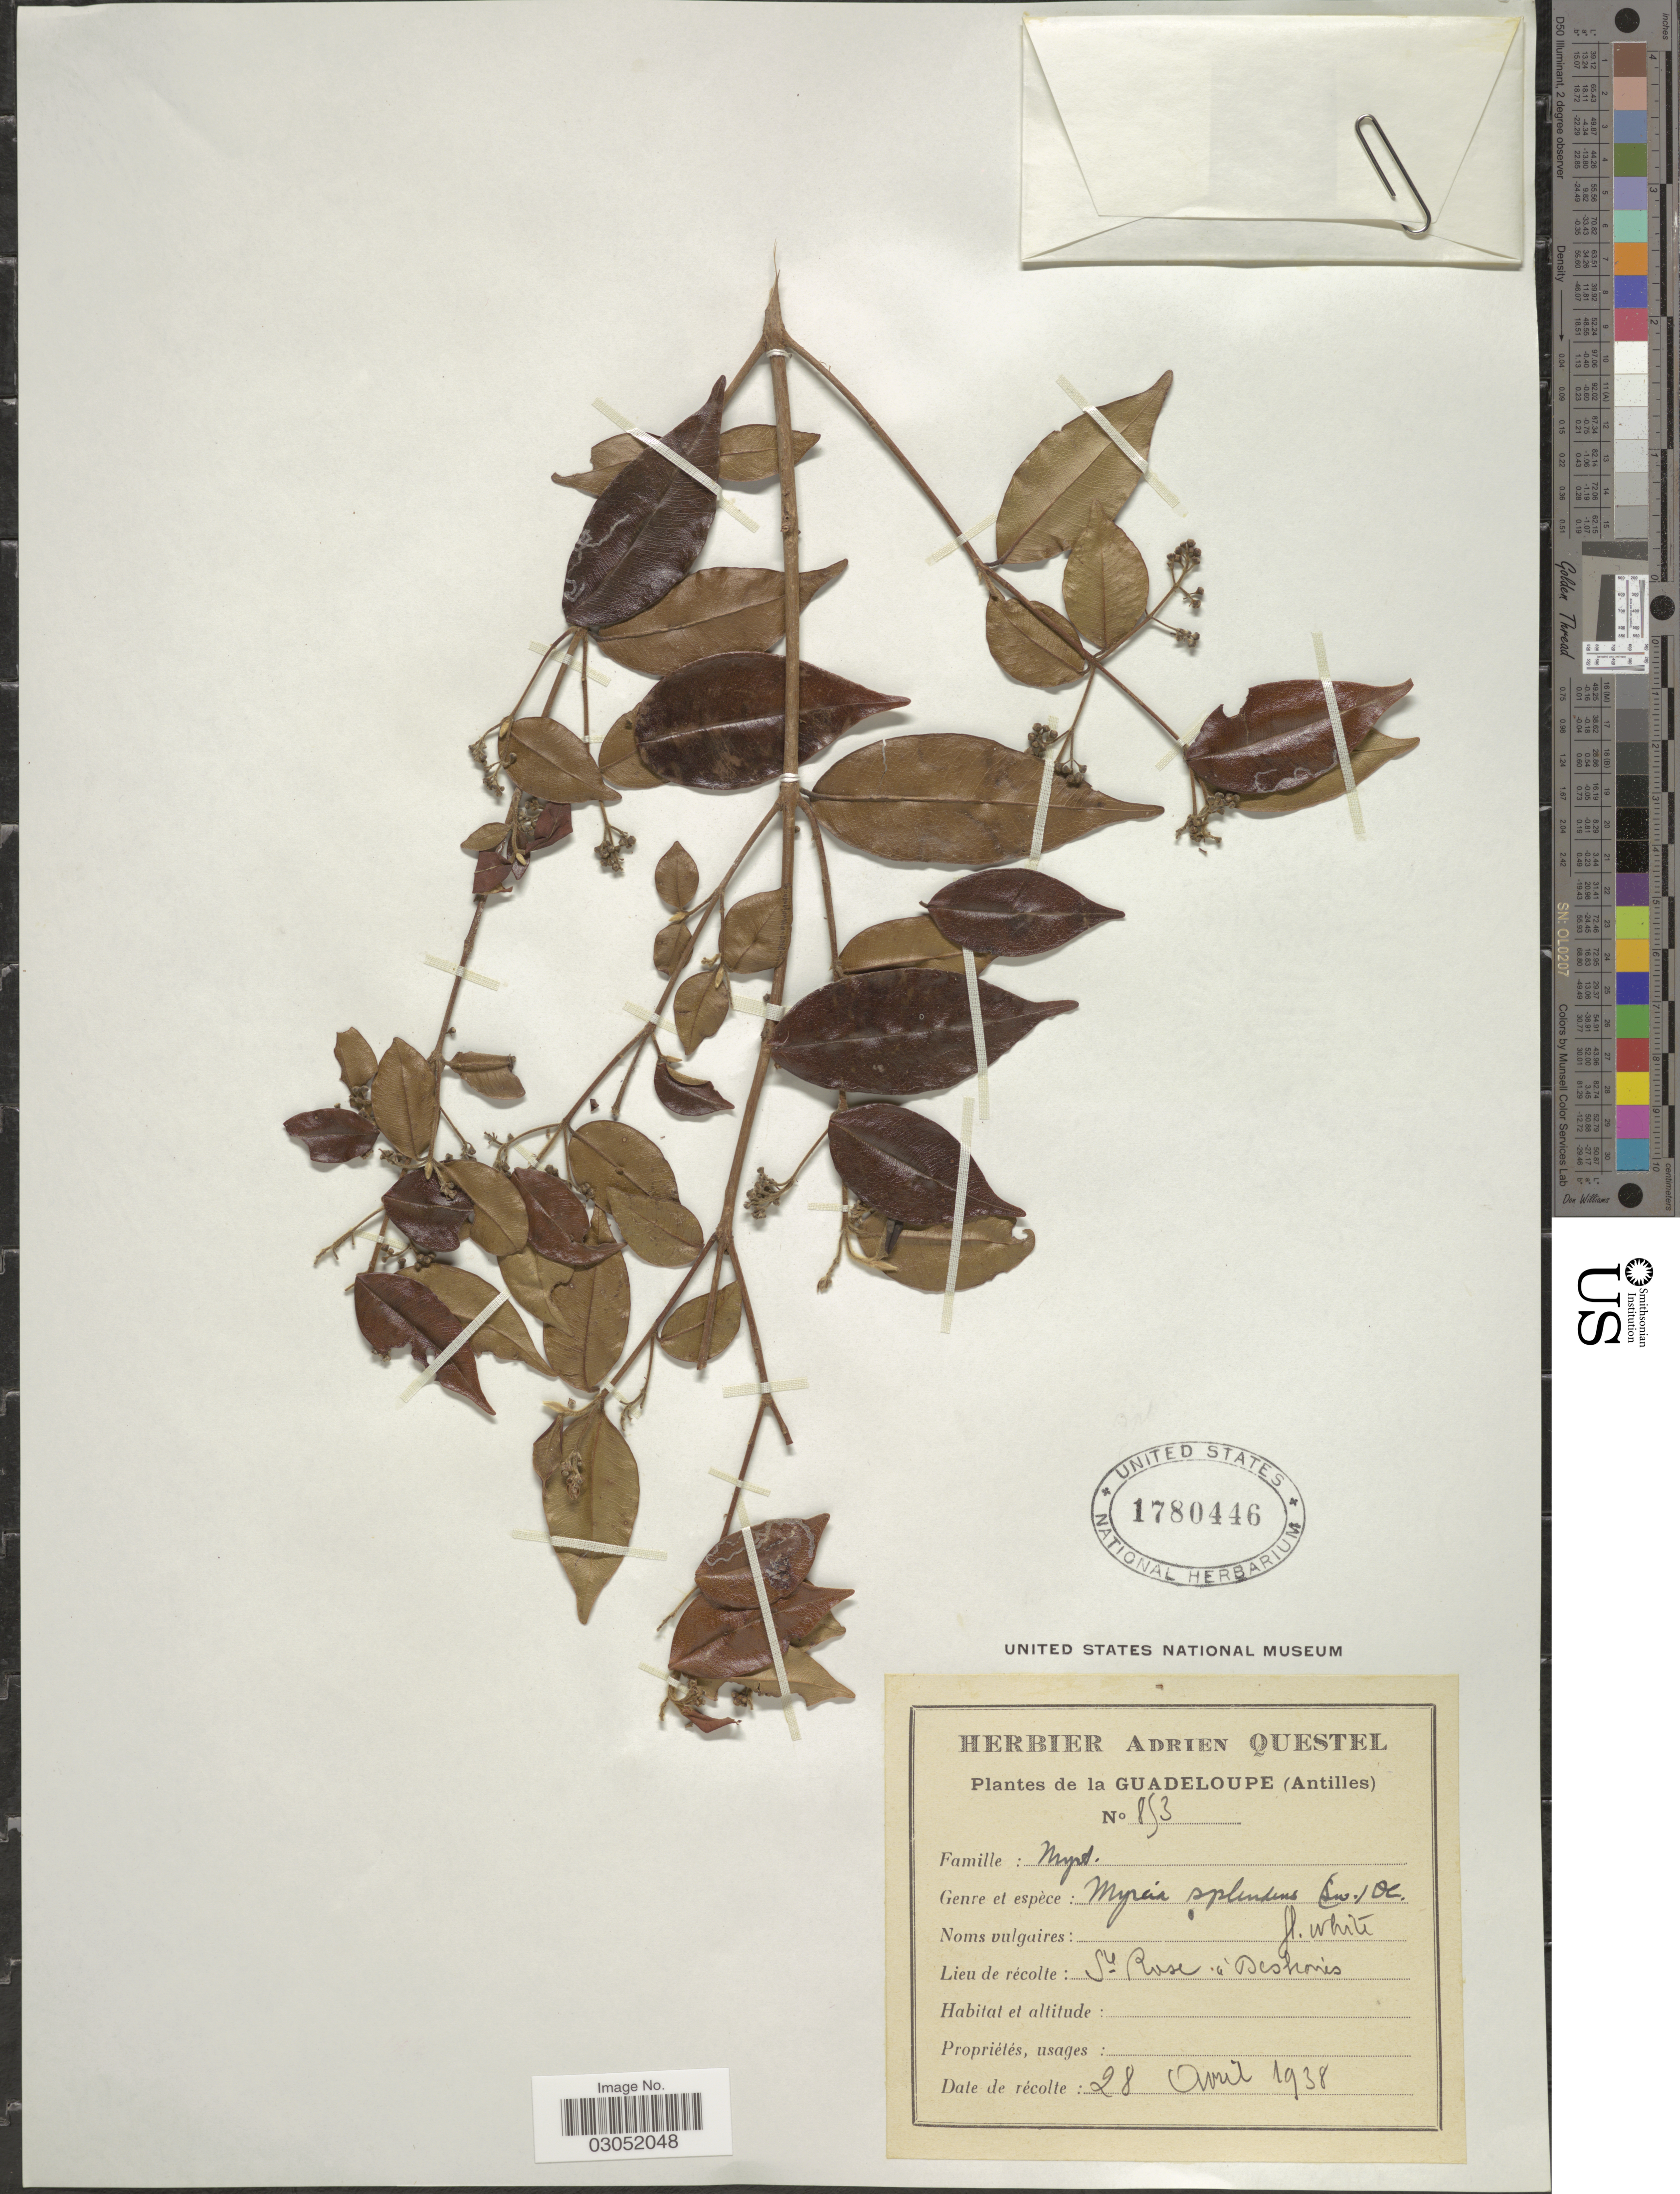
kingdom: Plantae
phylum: Tracheophyta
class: Magnoliopsida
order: Myrtales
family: Myrtaceae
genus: Myrcia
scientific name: Myrcia splendens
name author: (Sw.) DC.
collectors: A. Questel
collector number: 853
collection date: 1938-04-28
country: Guadeloupe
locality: Antilles. Ste Rose à Deshaies.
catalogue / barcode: US 1780446